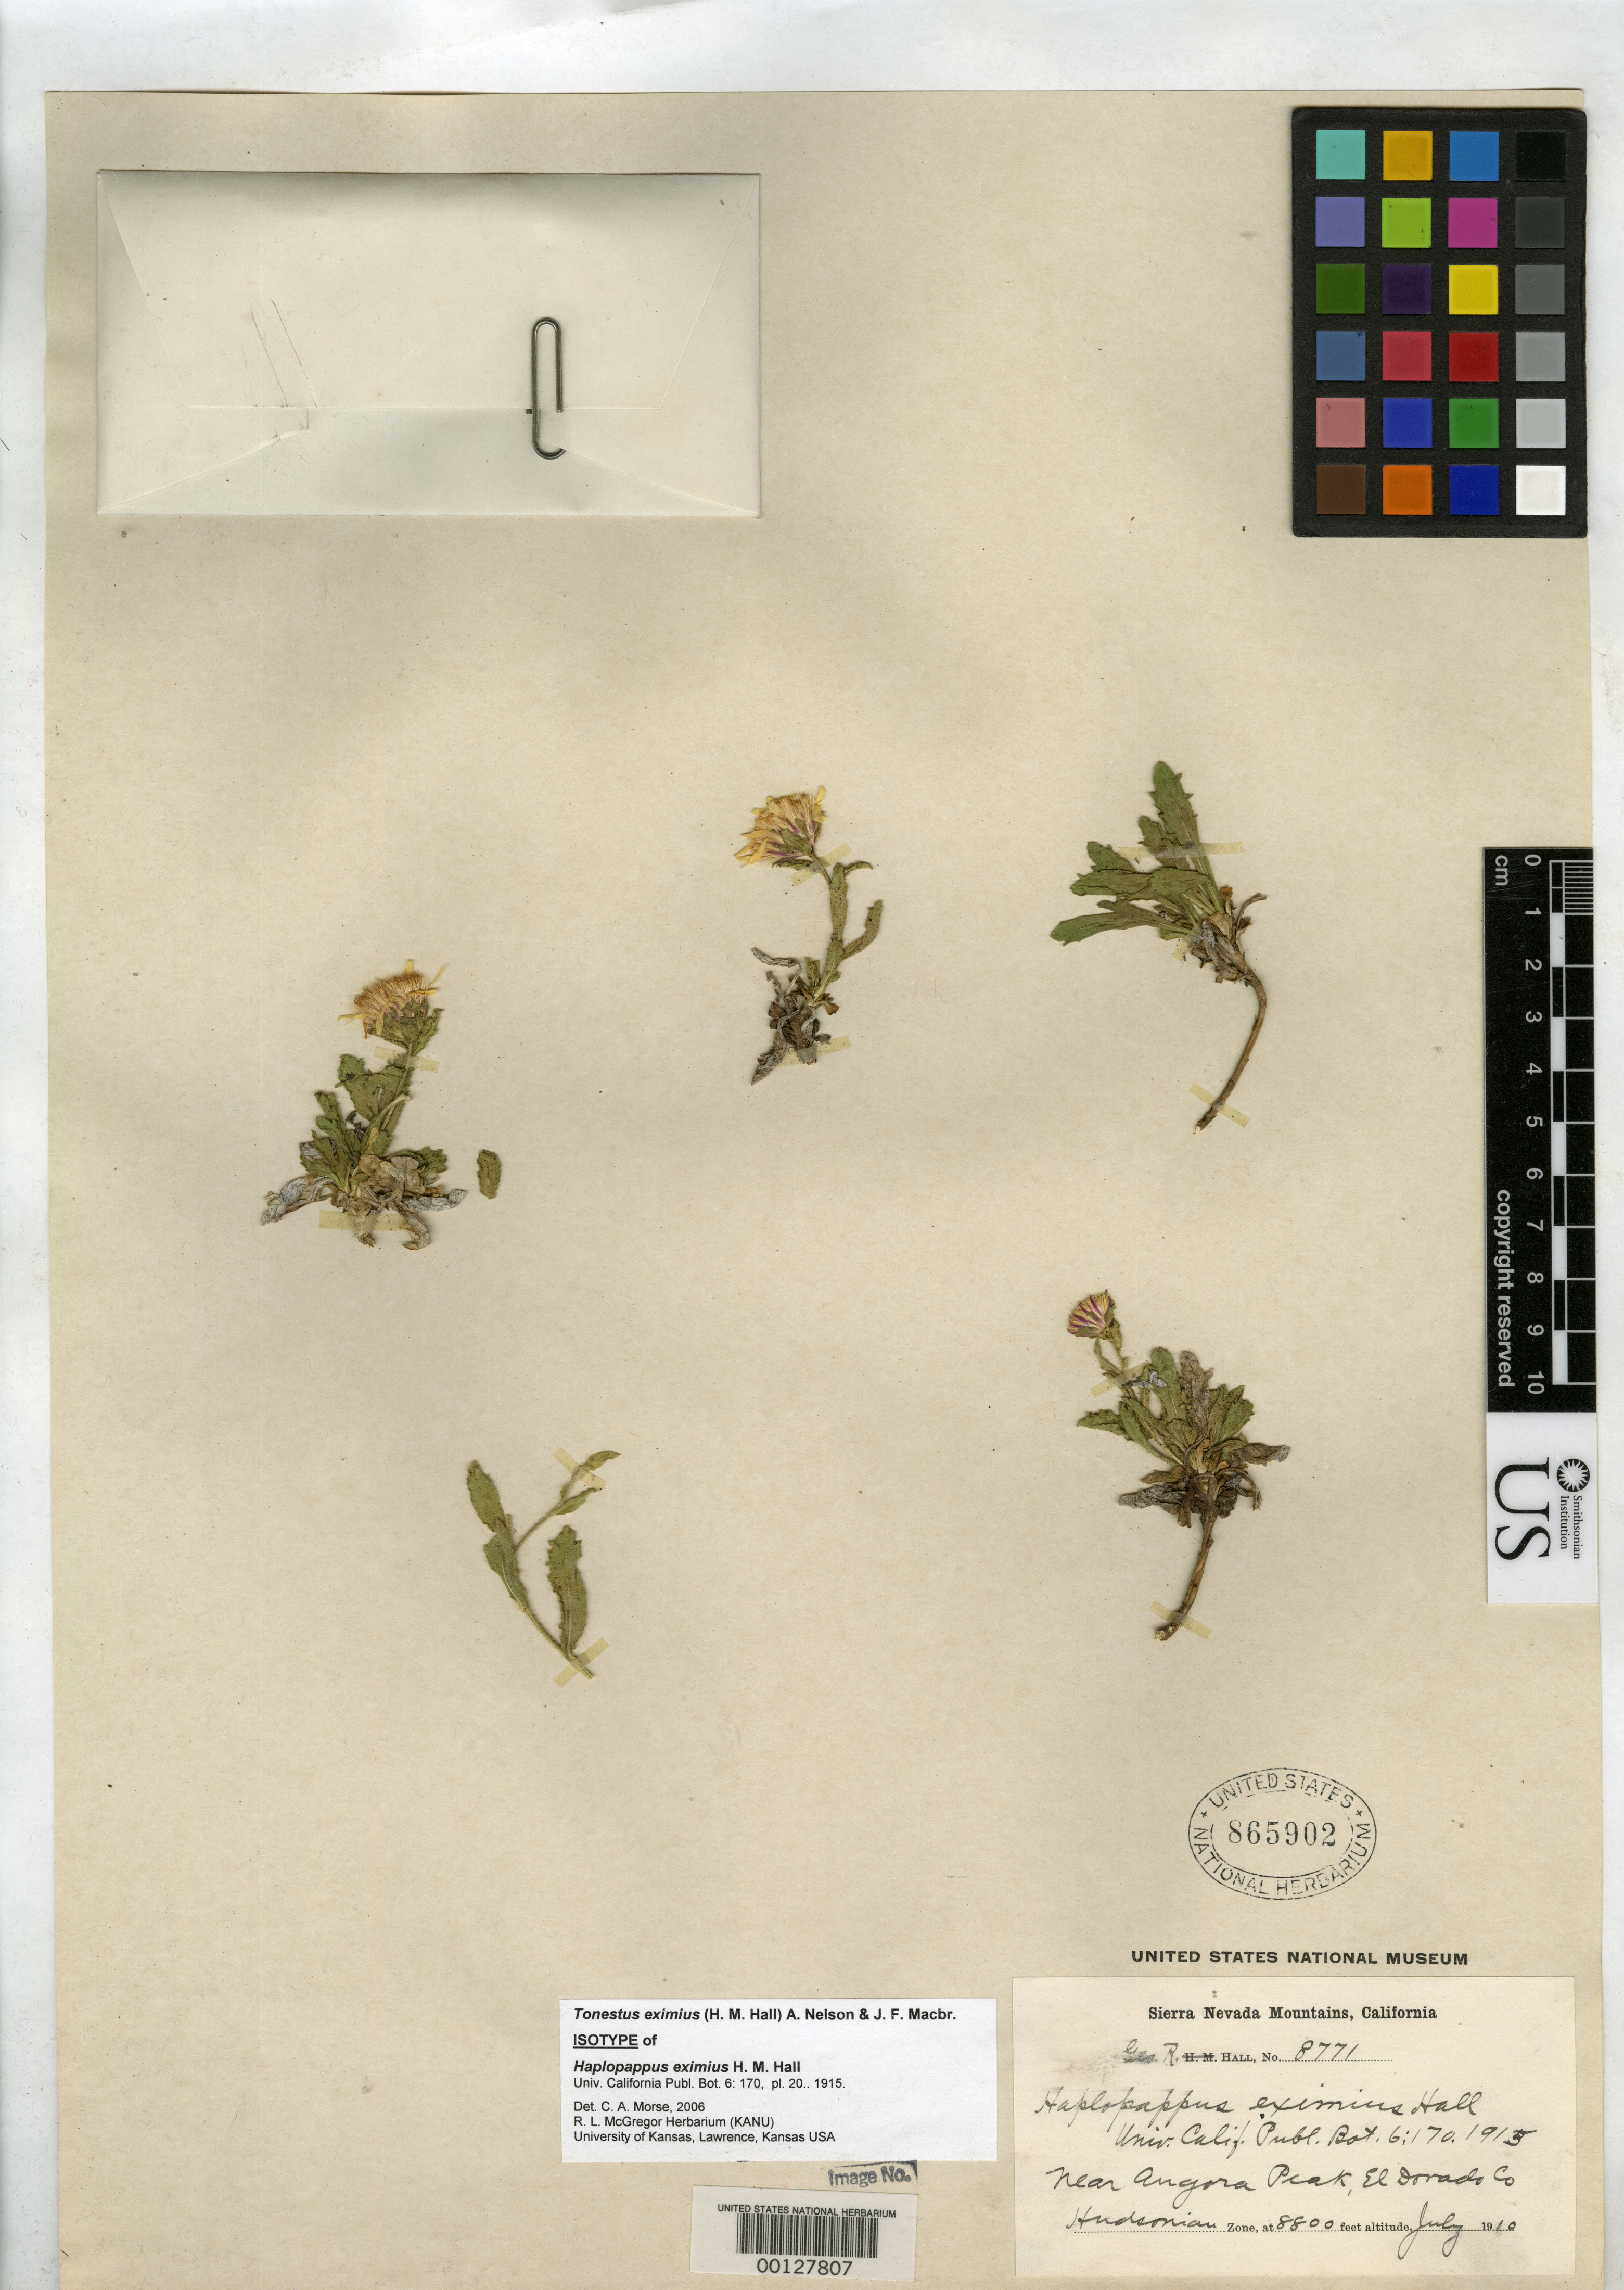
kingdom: Plantae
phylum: Tracheophyta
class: Magnoliopsida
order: Asterales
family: Asteraceae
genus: Haplopappus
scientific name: Haplopappus eximius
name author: H.M. Hall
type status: Isotype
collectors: G. Hall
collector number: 8771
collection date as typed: Jul 1910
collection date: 1910-07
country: United States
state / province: California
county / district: El Dorado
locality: Angora Peak.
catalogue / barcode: US 865902